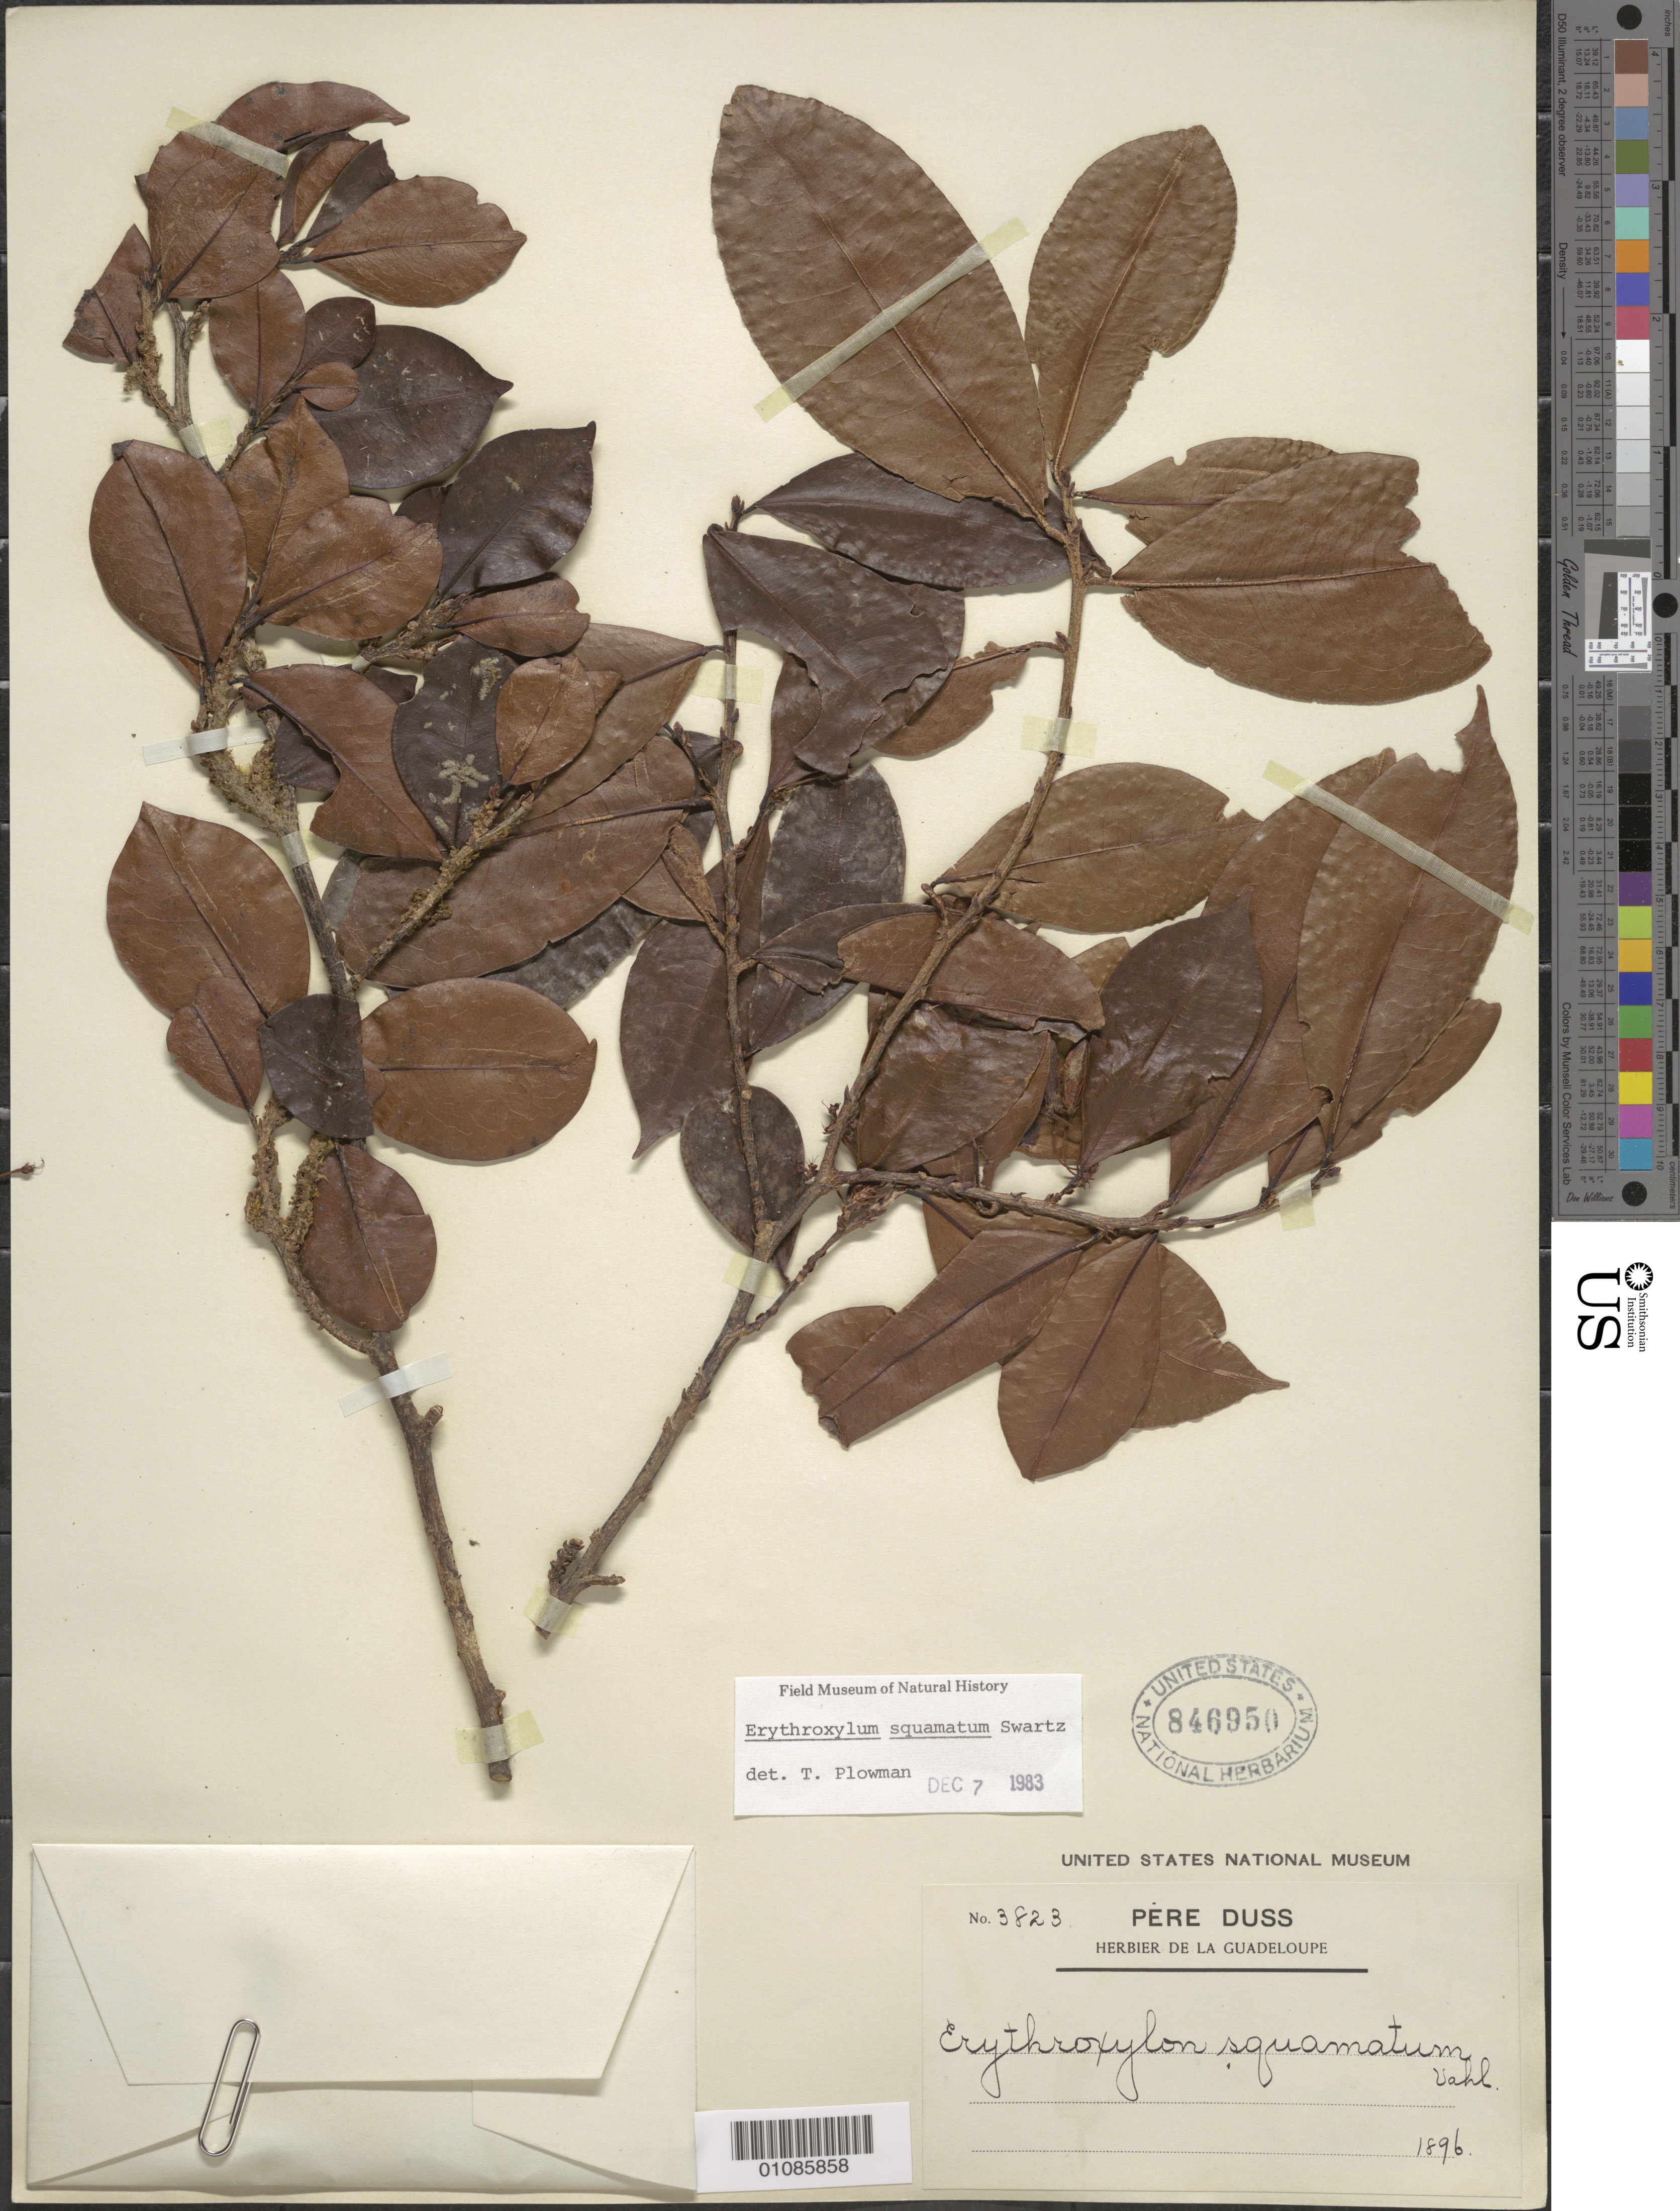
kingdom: Plantae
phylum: Tracheophyta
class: Magnoliopsida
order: Malpighiales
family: Erythroxylaceae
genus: Erythroxylum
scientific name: Erythroxylum squamatum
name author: Sw.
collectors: Père Duss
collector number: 3823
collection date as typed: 1896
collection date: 1896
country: Guadeloupe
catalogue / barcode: US 846950